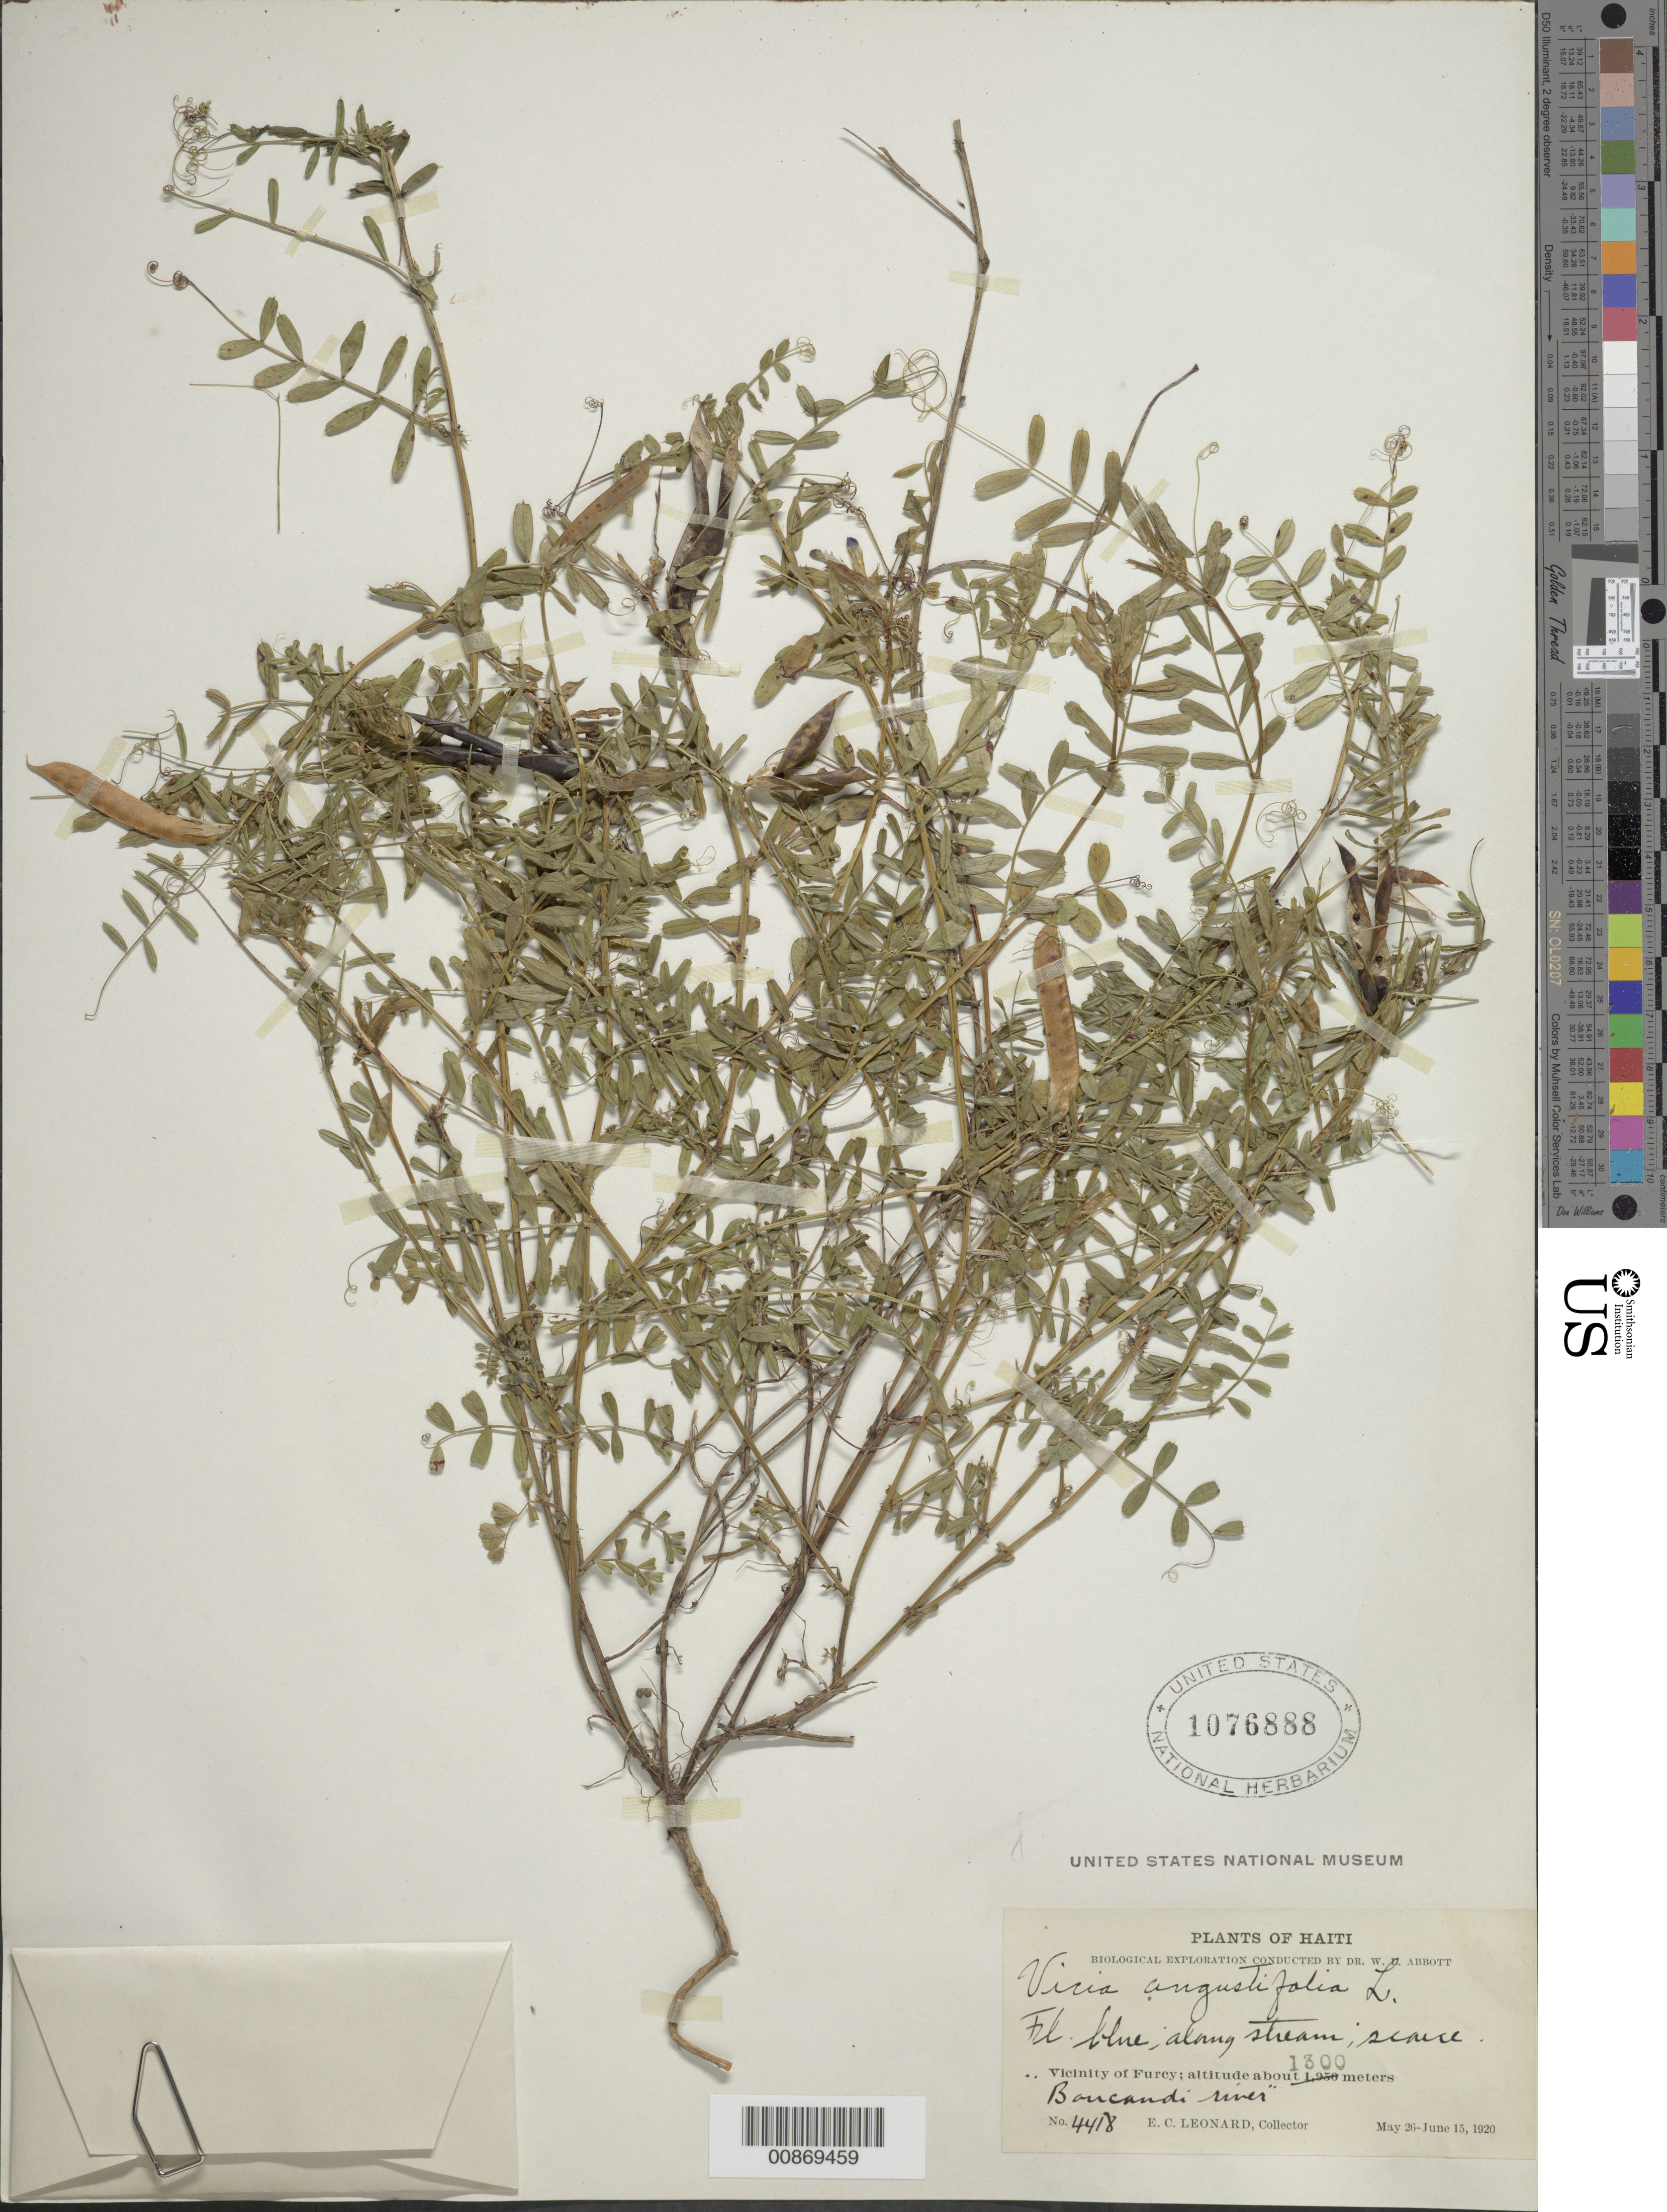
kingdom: Plantae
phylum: Tracheophyta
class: Magnoliopsida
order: Fabales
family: Fabaceae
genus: Vicia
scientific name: Vicia angustifolia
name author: L.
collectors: E. C. Leonard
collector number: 4418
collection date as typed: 26 May 1920 to 15 Jun 1920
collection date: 1920-05-26/1920-06-15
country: Haiti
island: Hispaniola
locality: Vicinity of Furcy. "Boucandi river".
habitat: Along stream.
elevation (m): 1300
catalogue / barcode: US 1076888